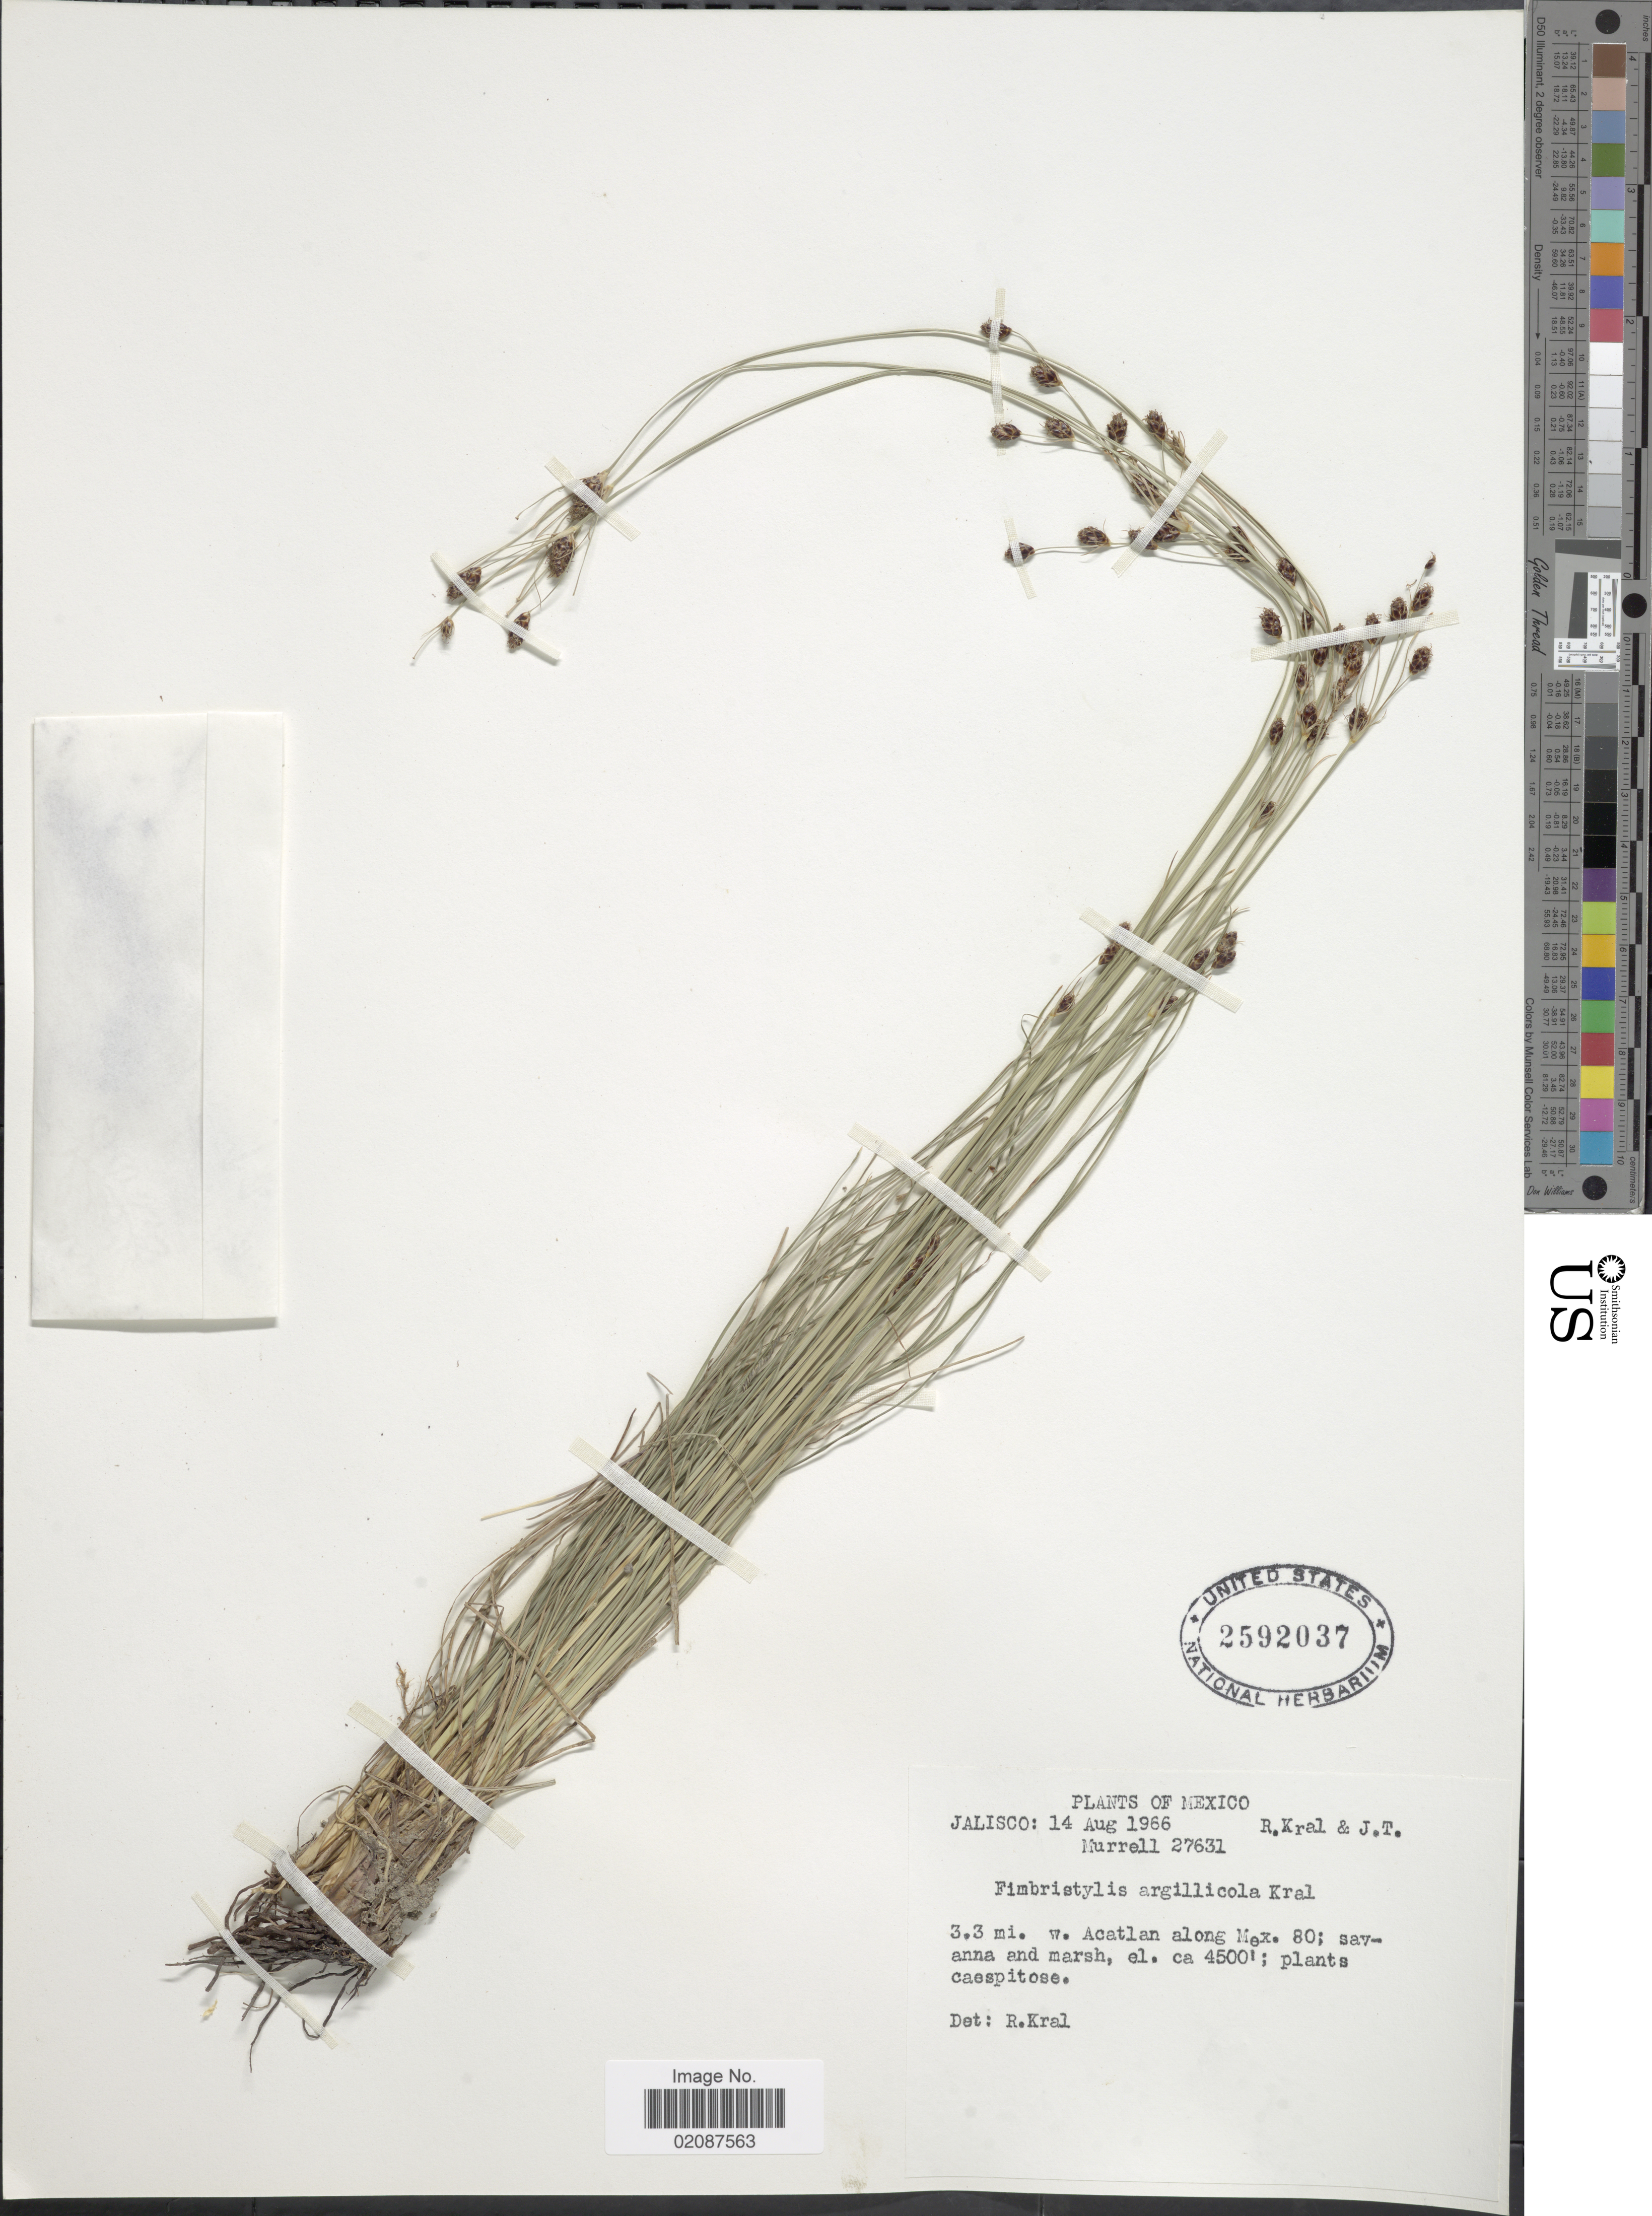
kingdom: Plantae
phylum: Tracheophyta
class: Liliopsida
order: Poales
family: Cyperaceae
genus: Fimbristylis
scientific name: Fimbristylis argillicola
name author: Kral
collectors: R. Kral & J. Murrell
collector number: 27631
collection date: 1966-08-14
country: Mexico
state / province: Jalisco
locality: Jalisco, 3.3 mi. w. Acatlan along Mex. 80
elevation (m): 1372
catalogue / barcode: US 2592037